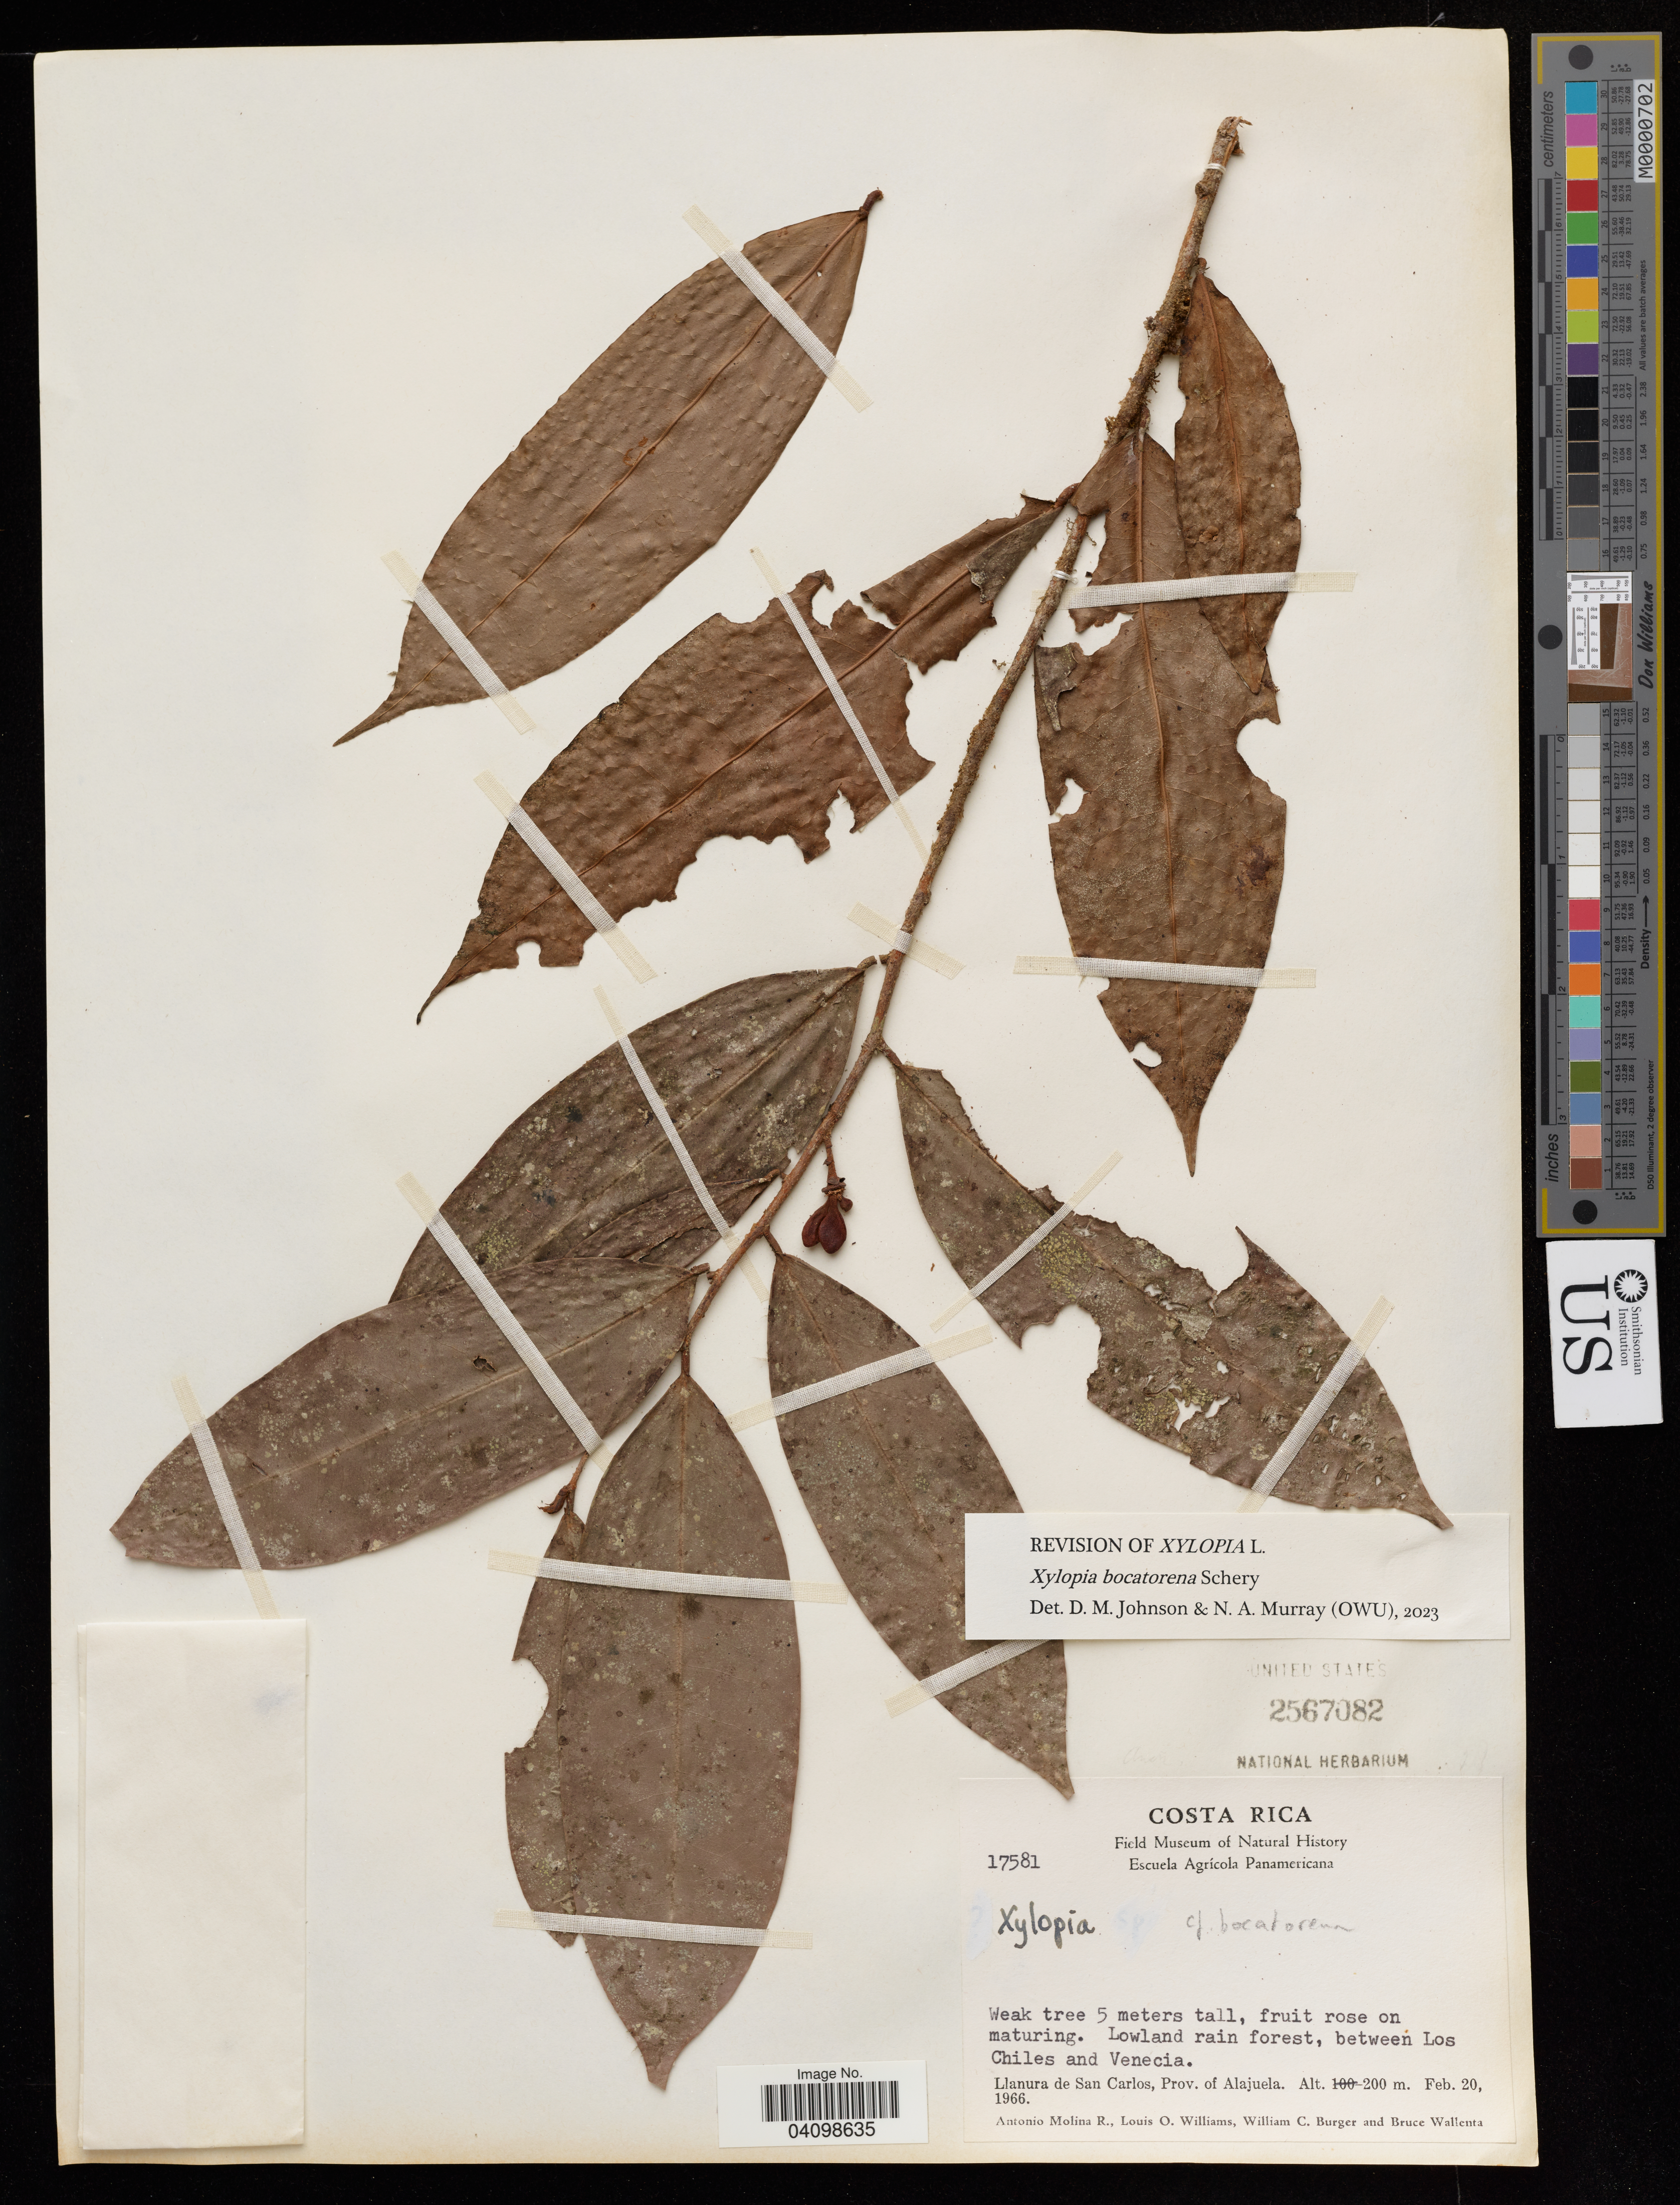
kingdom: Plantae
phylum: Tracheophyta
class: Magnoliopsida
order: Magnoliales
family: Annonaceae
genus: Xylopia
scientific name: Xylopia bocatorena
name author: Schery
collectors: A. Molina R., L. Williams, W. Burger & B. Wallenta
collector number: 17581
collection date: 1966-02-20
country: Costa Rica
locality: Between Los Chiles and Venecia. Llanura de San Carlos, Prov. of Alajuela.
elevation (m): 200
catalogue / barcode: US 2567082